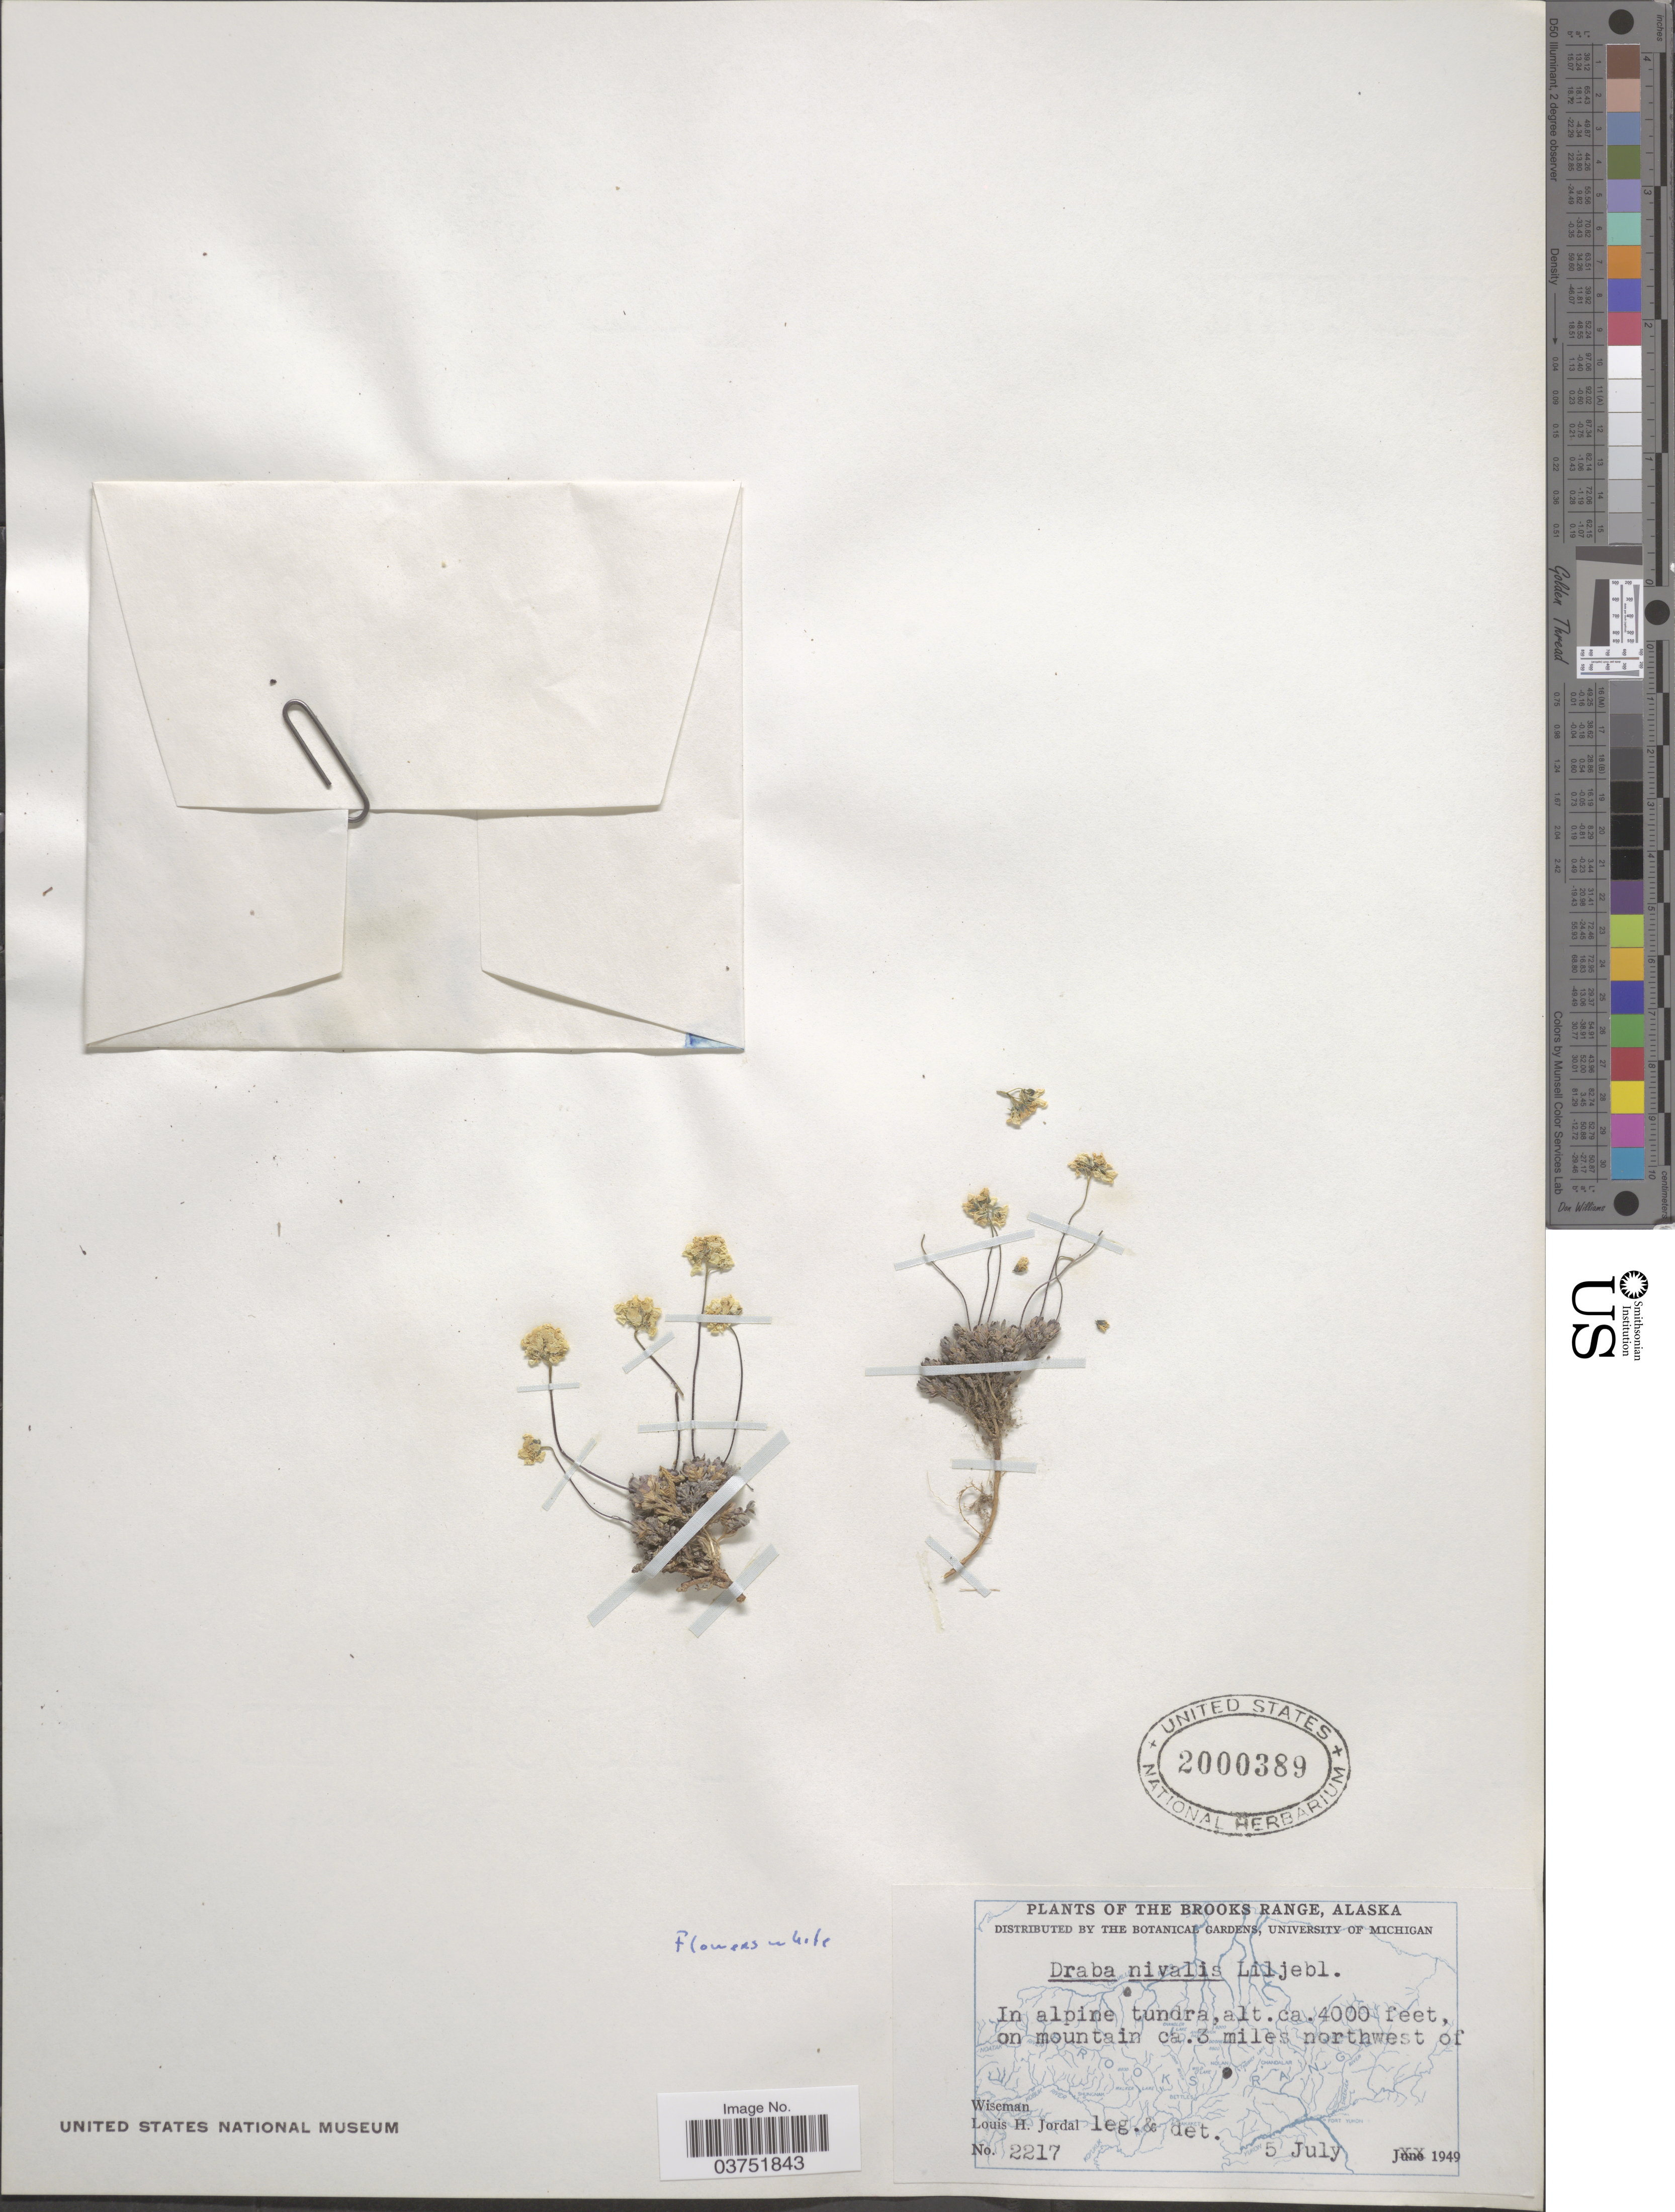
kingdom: Plantae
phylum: Tracheophyta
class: Magnoliopsida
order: Brassicales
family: Brassicaceae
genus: Draba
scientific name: Draba nivalis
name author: Lilj.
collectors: L. Jordal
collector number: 2217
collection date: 1949-07-05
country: United States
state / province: Alaska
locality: The Brooks Range. In alpine tundra on mountain ca. 3 miles northwest of Wiseman.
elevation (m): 1219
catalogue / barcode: US 2000389